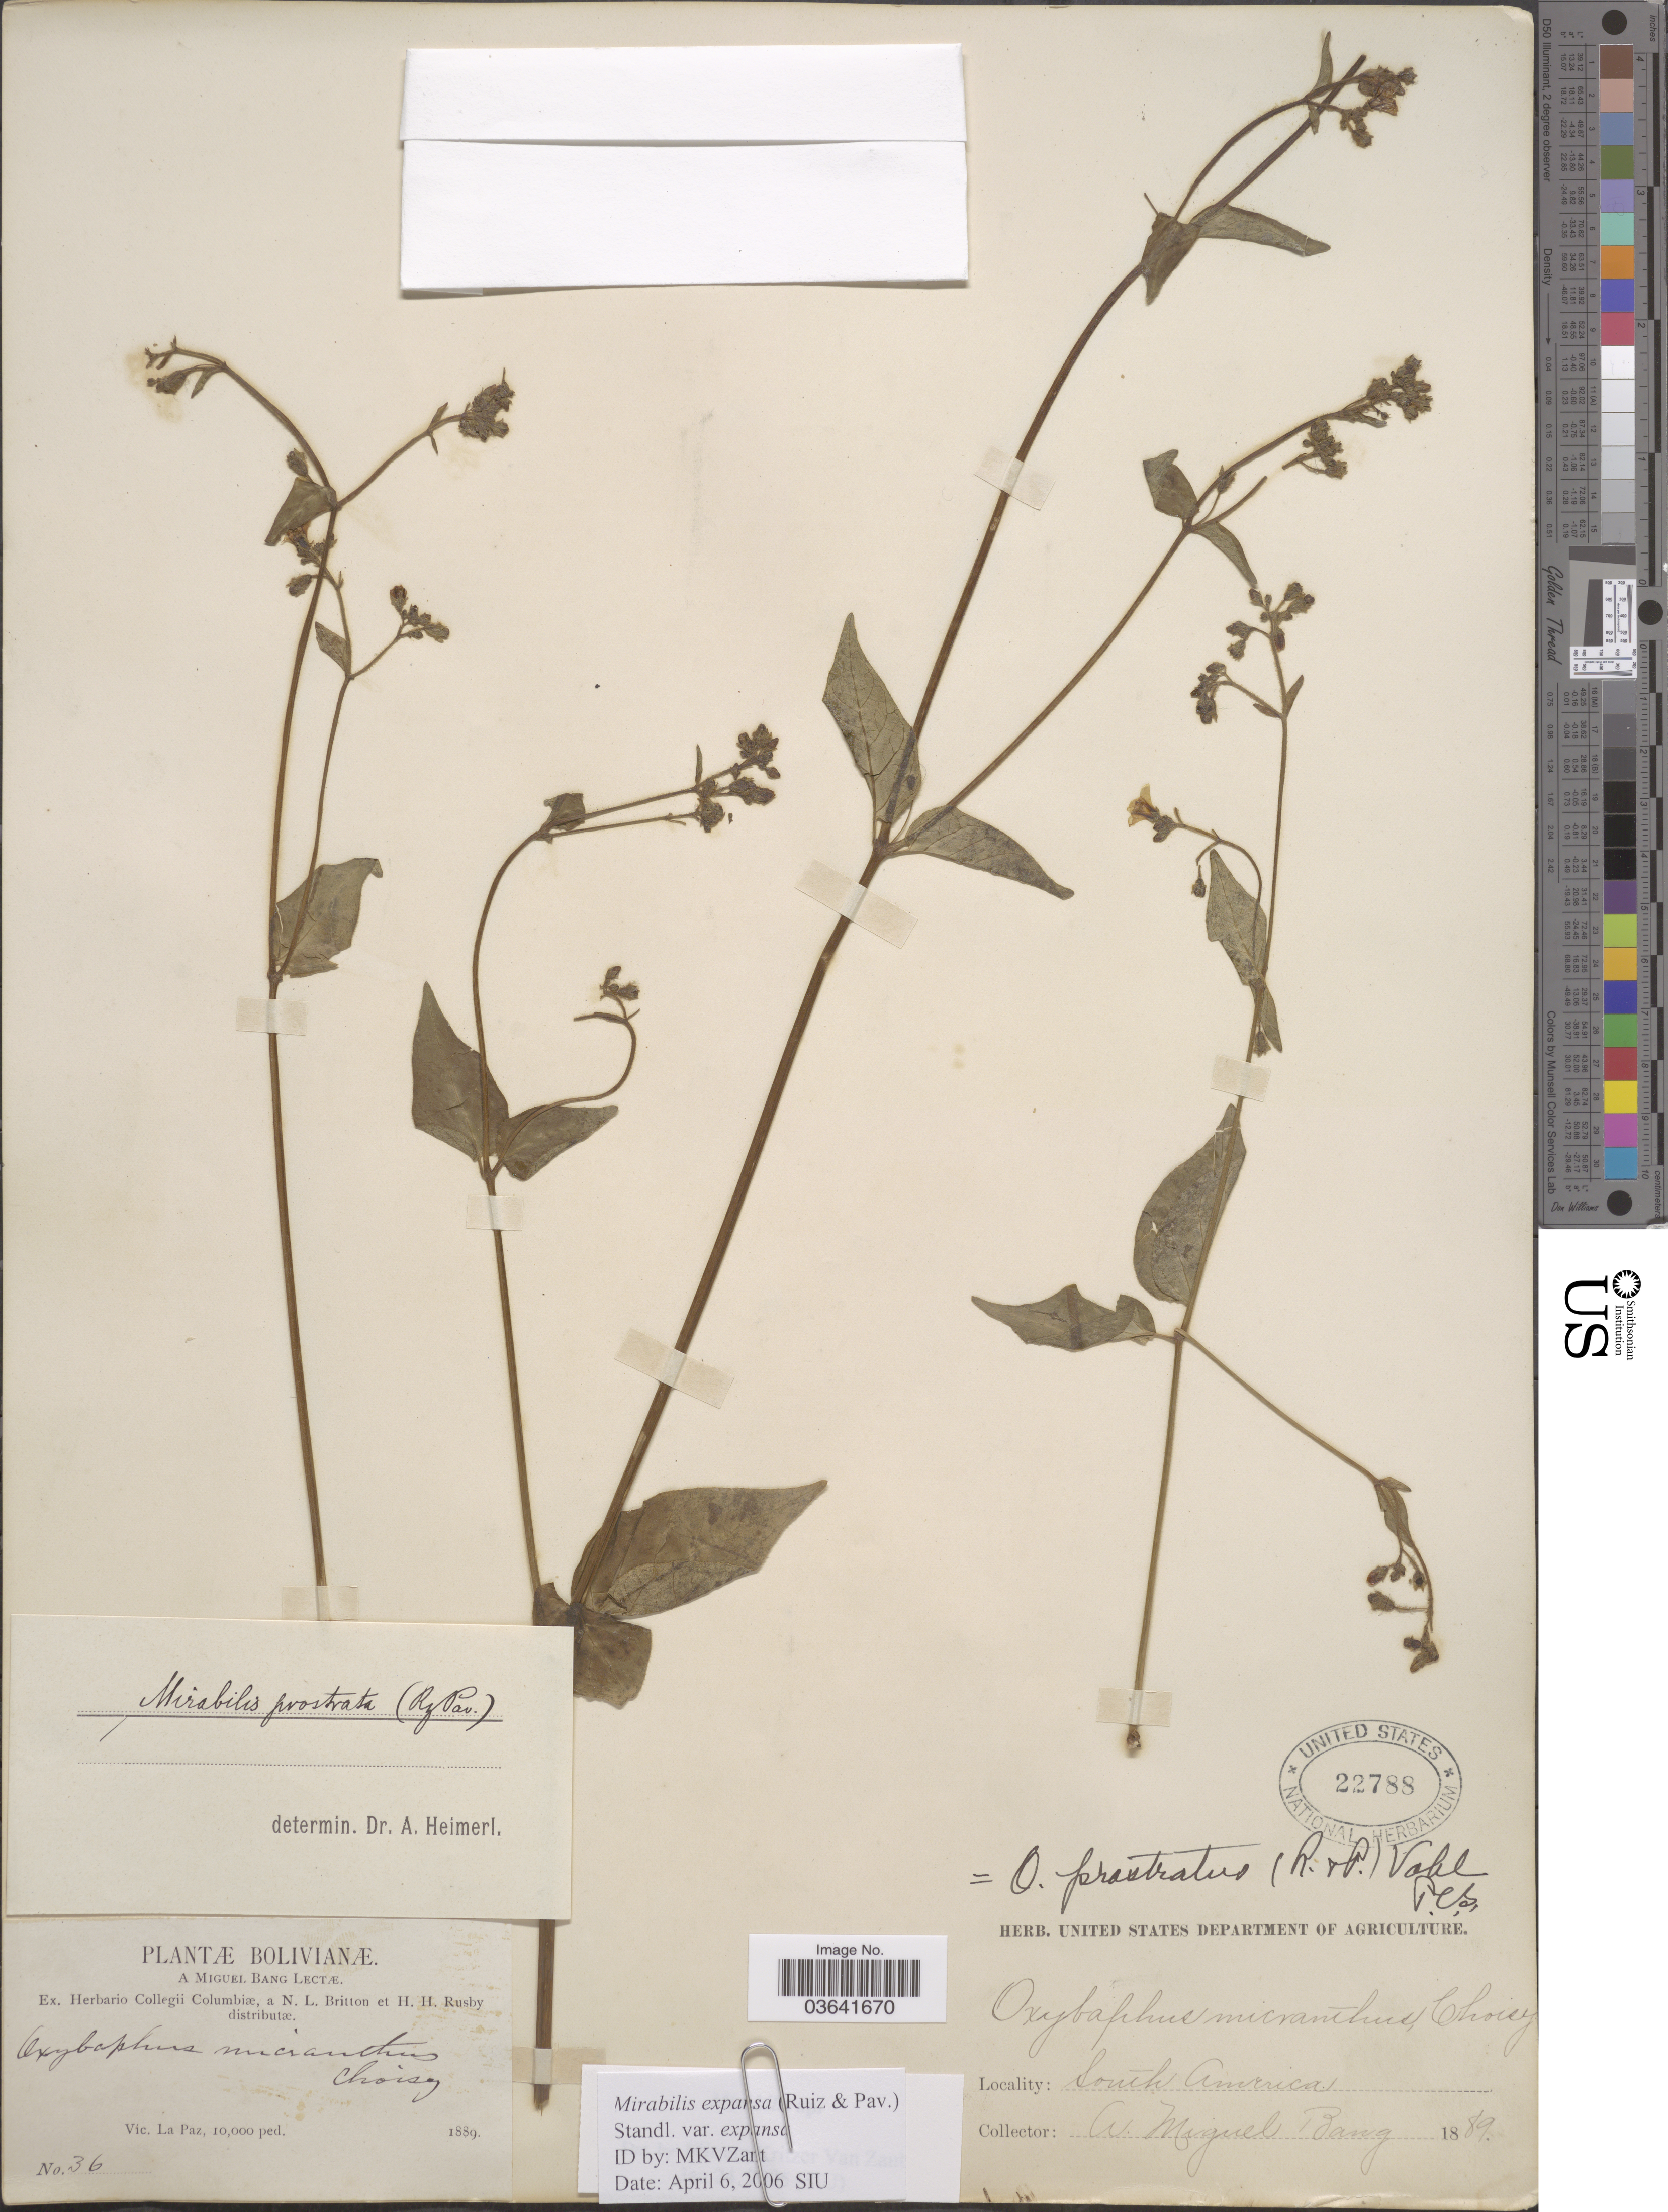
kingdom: Plantae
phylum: Tracheophyta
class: Magnoliopsida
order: Caryophyllales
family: Nyctaginaceae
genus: Mirabilis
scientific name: Mirabilis expansa var. expansa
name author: (Ruiz & Pav.) Standl.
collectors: M. Bang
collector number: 36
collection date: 1889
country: Bolivia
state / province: La Paz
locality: Vic. La Paz.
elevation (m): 3048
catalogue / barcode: US 22788